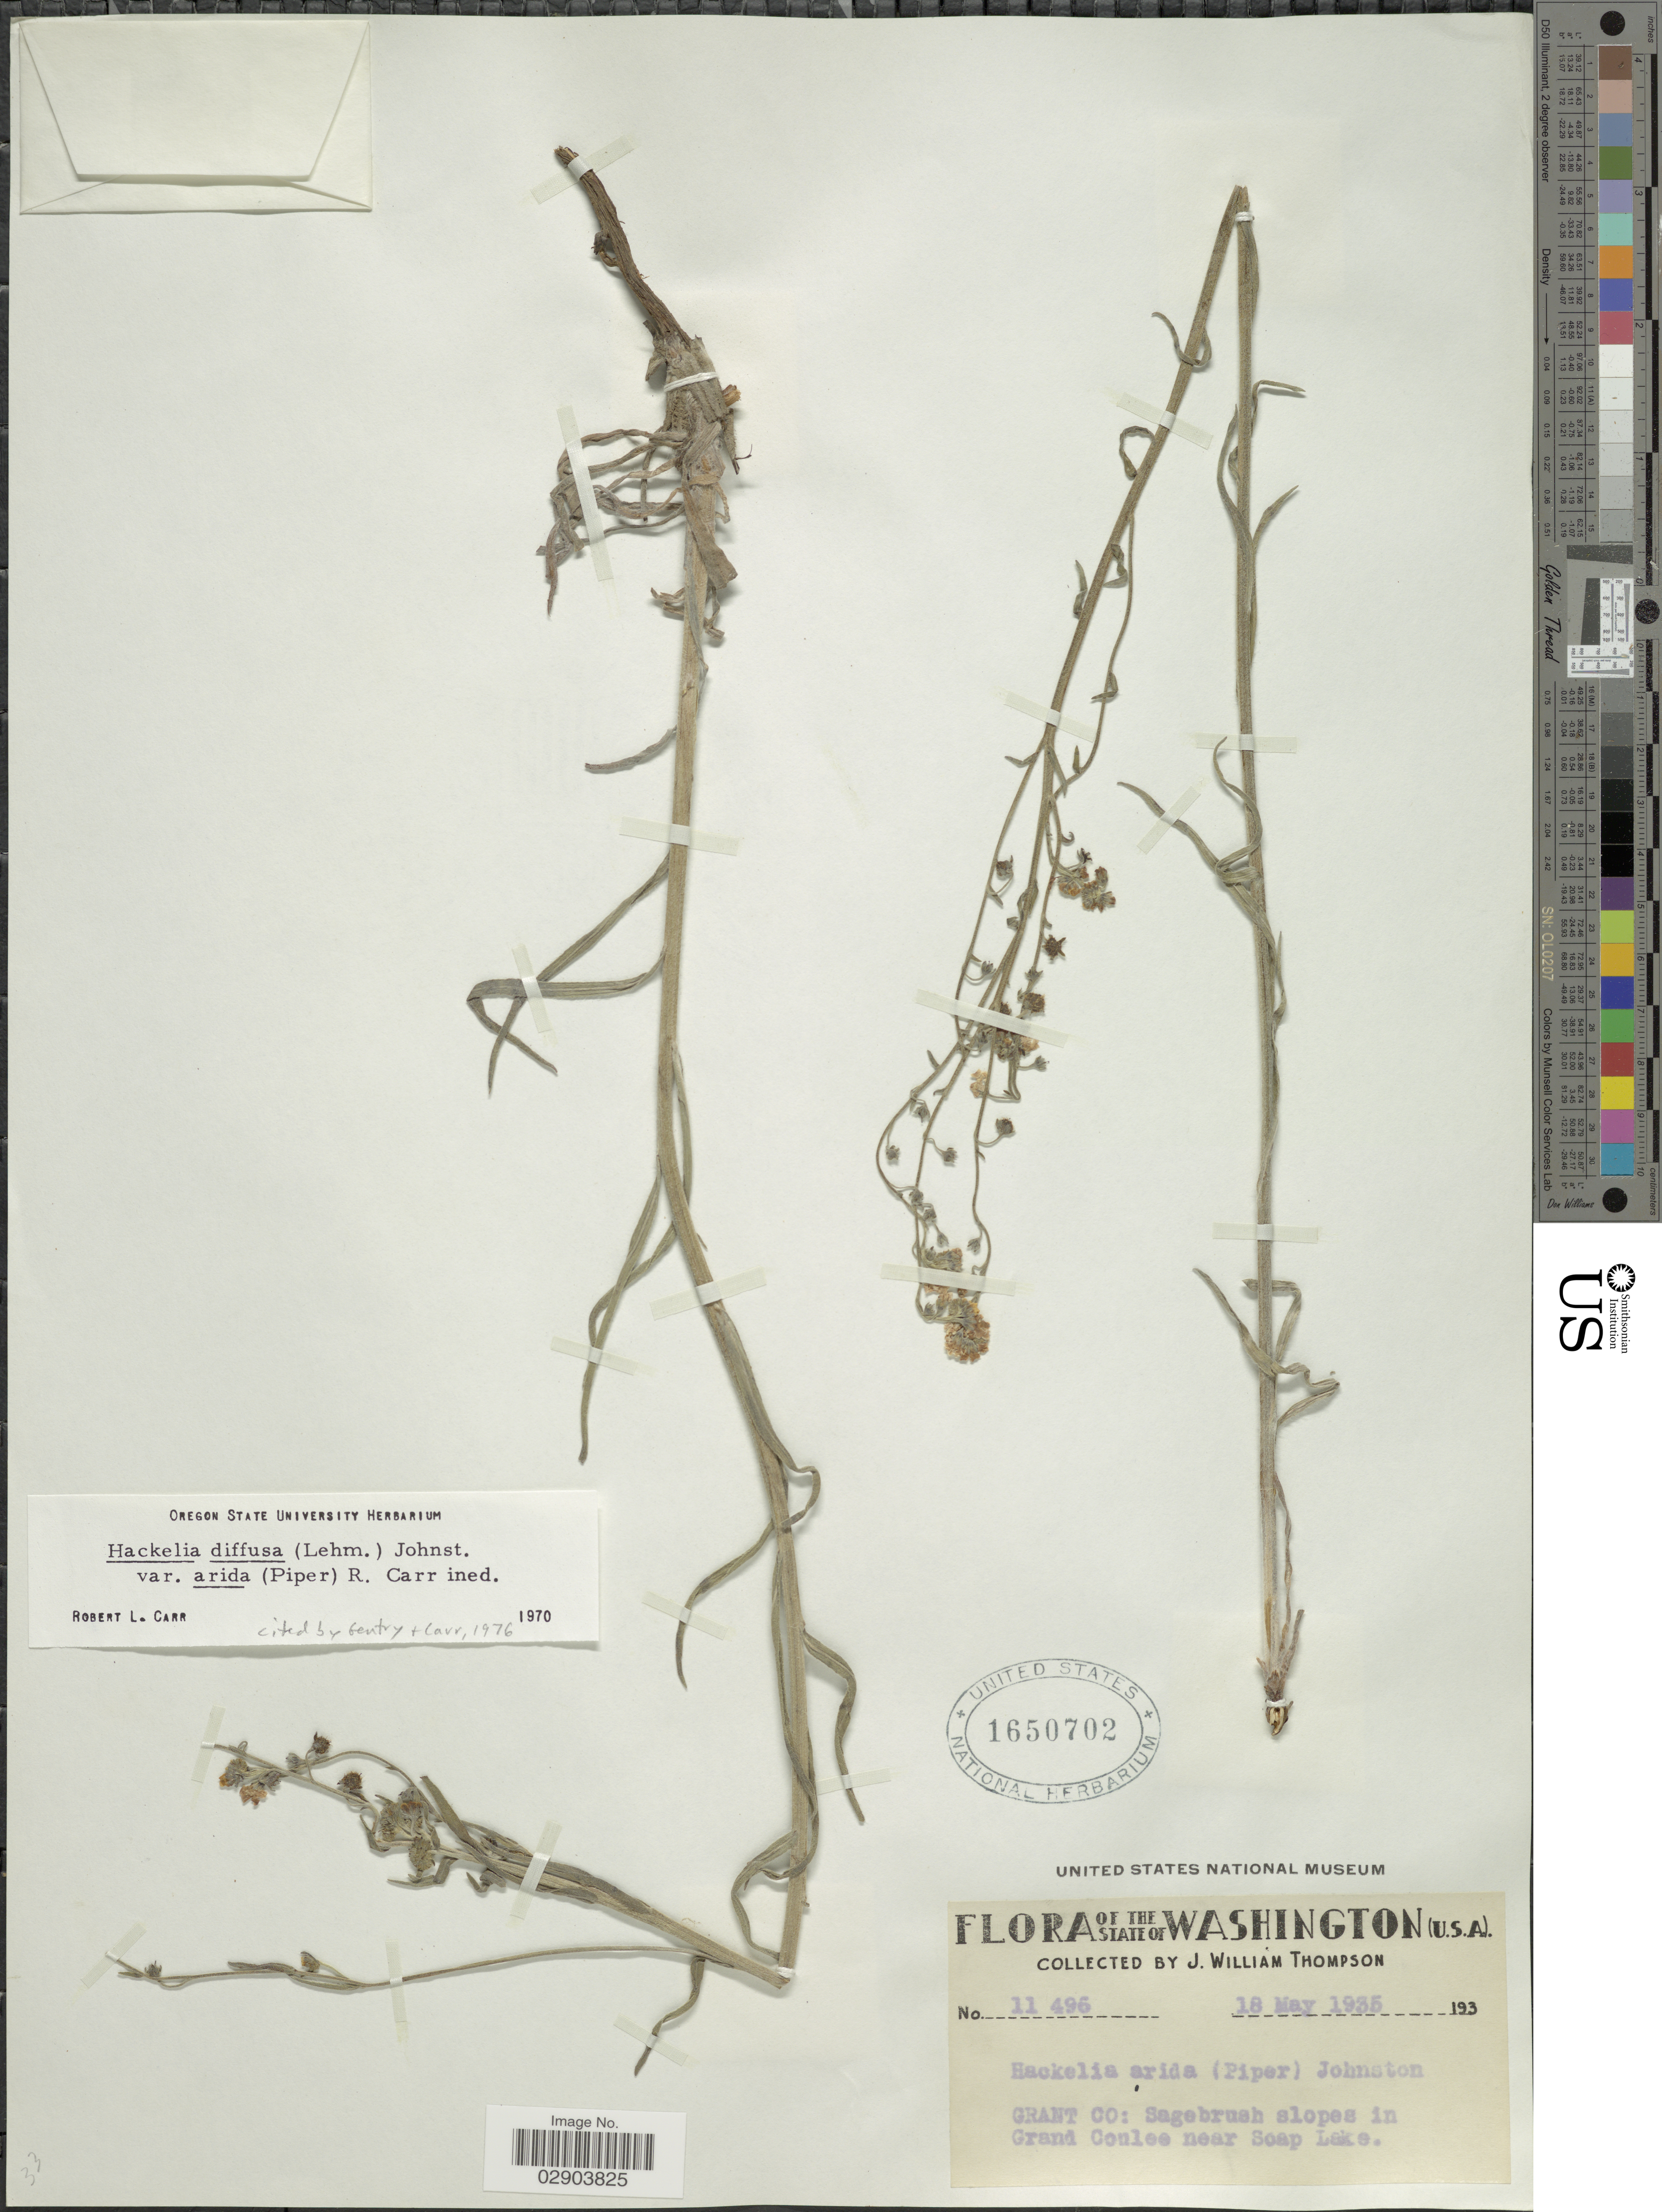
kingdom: Plantae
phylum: Tracheophyta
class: Magnoliopsida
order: Boraginales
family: Boraginaceae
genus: Hackelia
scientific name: Hackelia diffusa var. arida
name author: (Piper) Carr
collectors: J. W. Thompson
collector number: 11496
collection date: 1935-05-18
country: United States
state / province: Washington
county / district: Grant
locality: Grant Co., Sagebrush slopes in Grand Coulee near Soap Lake.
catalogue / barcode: US 1650702